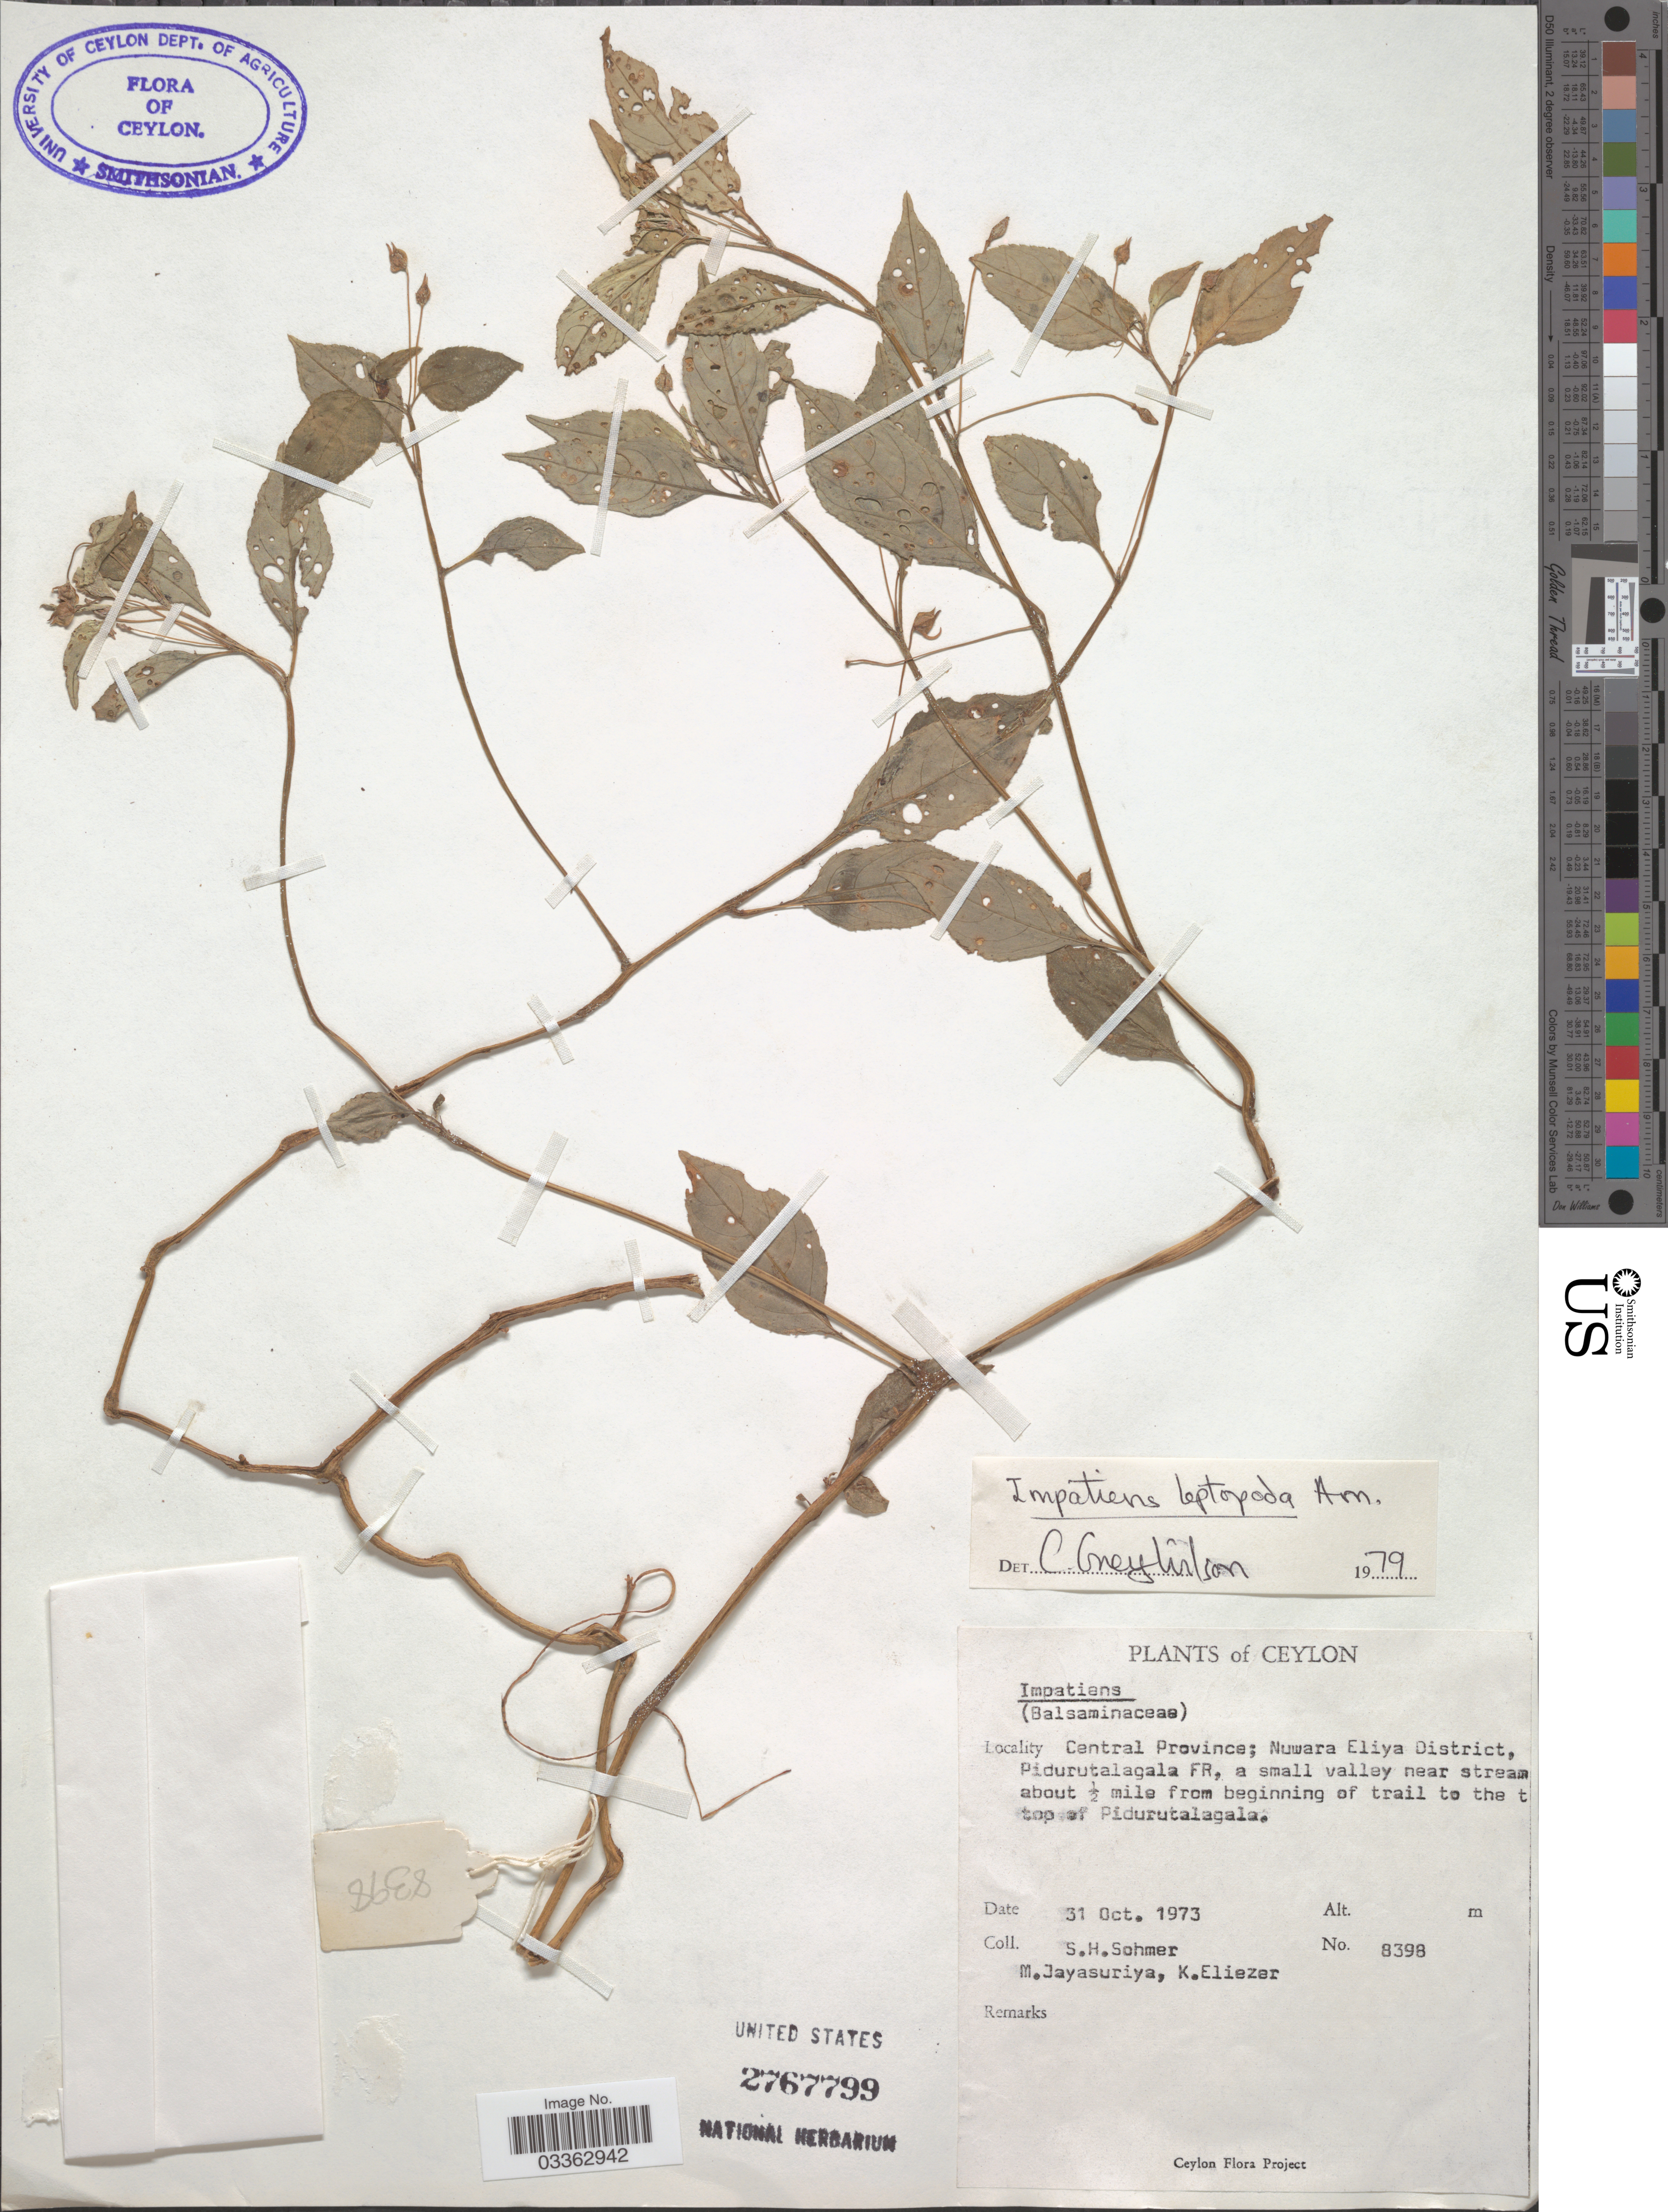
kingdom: Plantae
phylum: Tracheophyta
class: Magnoliopsida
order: Ericales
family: Balsaminaceae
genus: Impatiens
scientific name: Impatiens leptopoda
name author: Arn.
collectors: S. H. Sohmer, M. Jayasuriya & K. Eliezer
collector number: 8398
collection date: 1973-10-31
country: Sri Lanka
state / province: Central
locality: Ceylon. Nuwara Eliya District, Pidurutalagala FR, a small valley near stream about ½ mile from beginning of trail to the top of Pidurutalagala.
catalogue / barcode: US 2767799